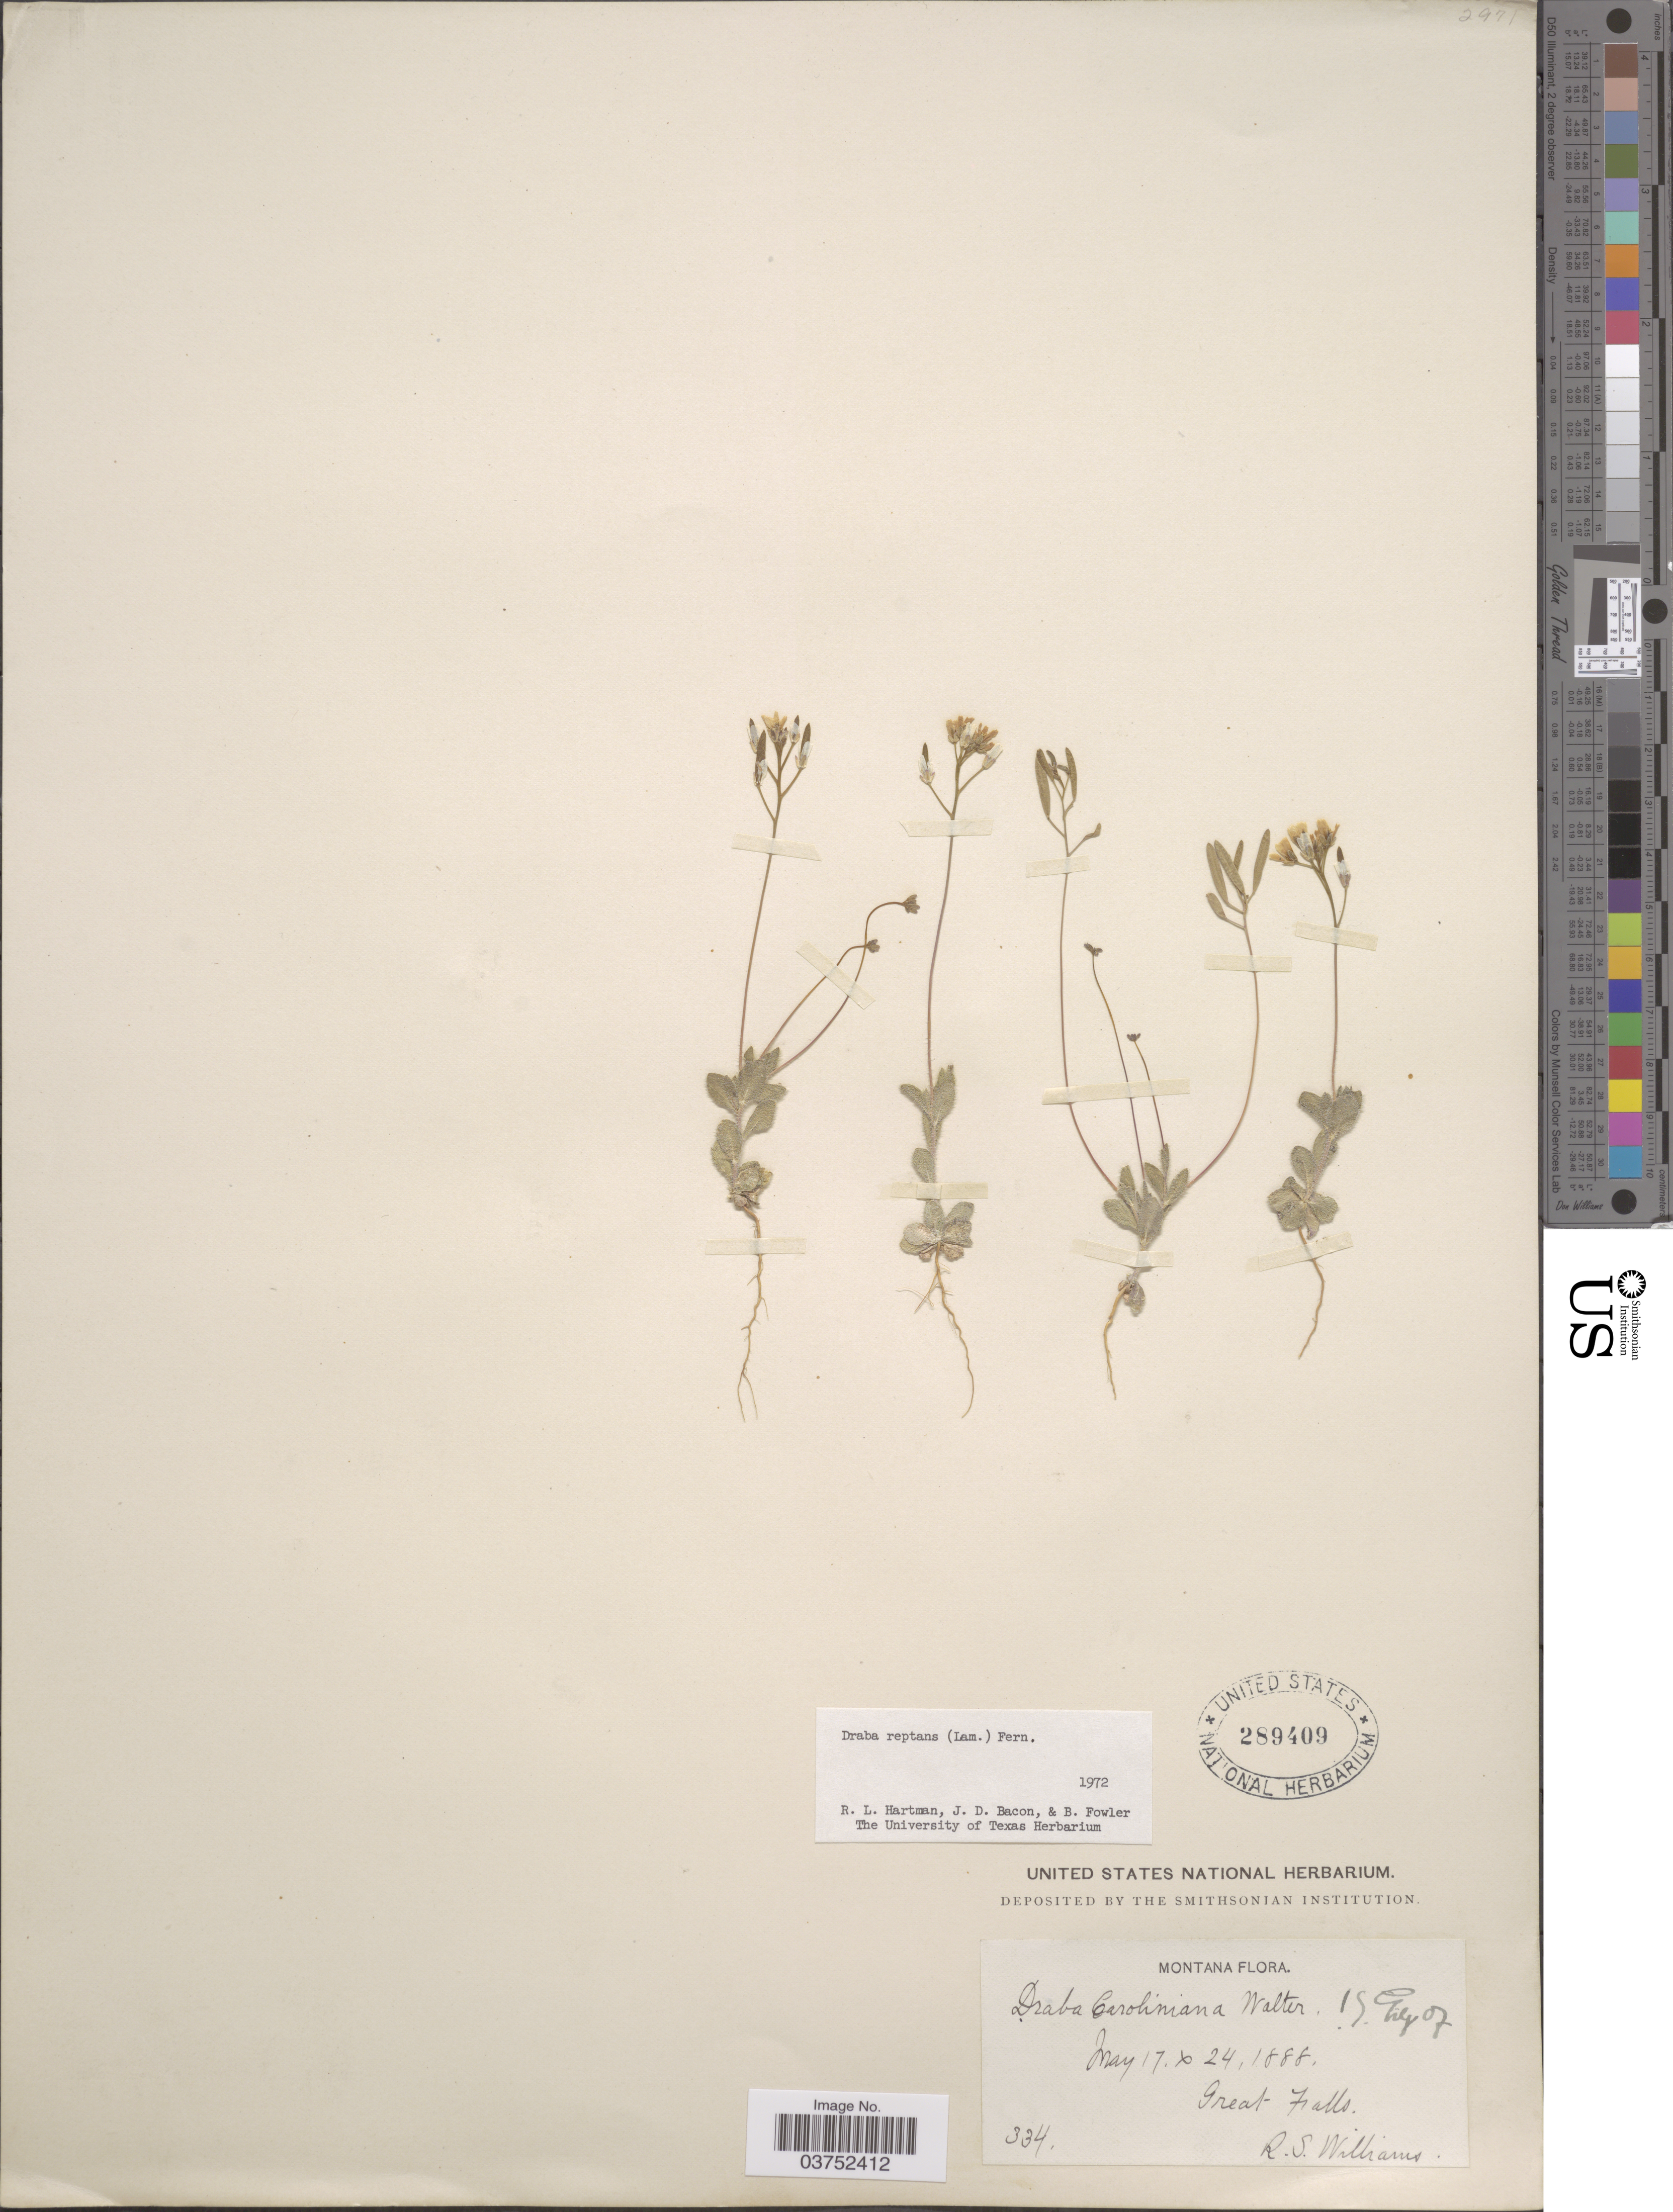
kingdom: Plantae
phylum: Tracheophyta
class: Magnoliopsida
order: Brassicales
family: Brassicaceae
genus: Draba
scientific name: Draba reptans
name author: (Lam.) Fernald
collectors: R. S. Williams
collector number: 334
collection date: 1888-05-17/1888-05-24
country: United States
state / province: Montana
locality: Great Falls.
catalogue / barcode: US 289409